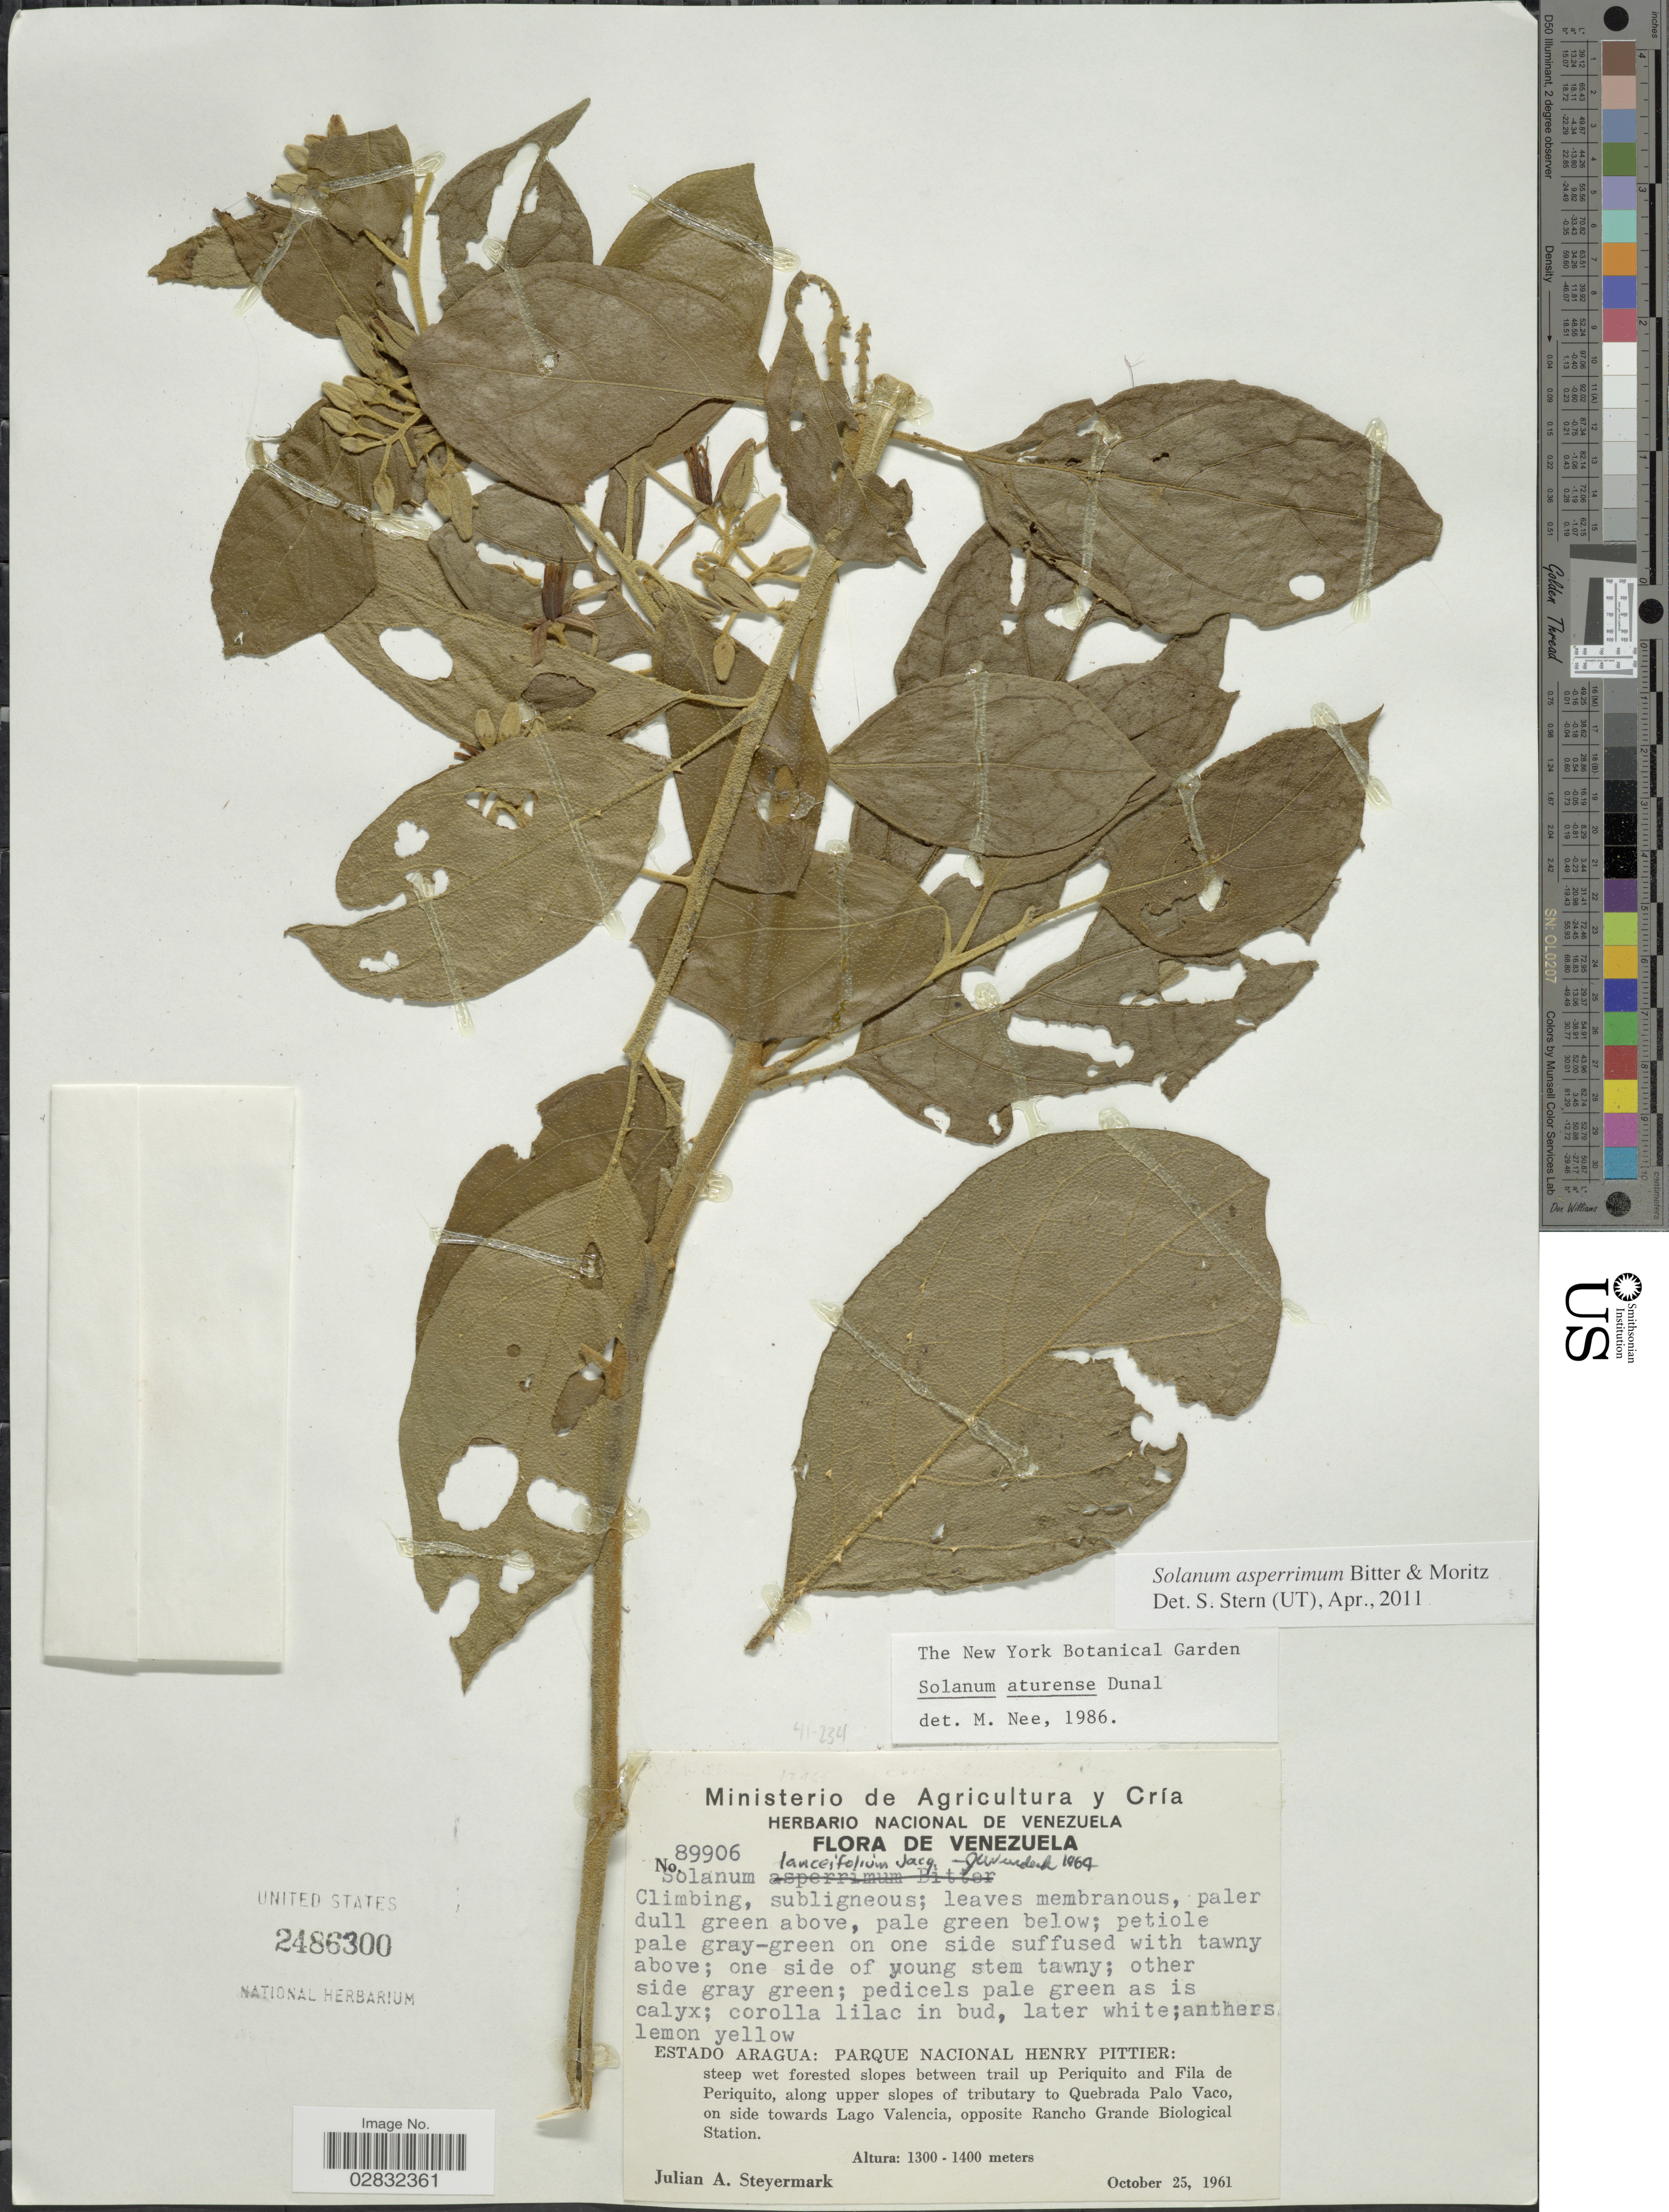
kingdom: Plantae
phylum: Tracheophyta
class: Magnoliopsida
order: Solanales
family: Solanaceae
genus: Solanum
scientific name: Solanum asperrimum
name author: Bitter & Moritz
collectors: J. Steyermark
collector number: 89906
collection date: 1961-10-25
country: Venezuela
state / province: Aragua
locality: Estado Aragua: Parque Nacional Henry Pittier: steep wet forested slopes between trail up Periquito and Fila de Periquito, along upper slopes of tributary to Quebrada Palo Vaco, on side towards Lago Valencia, opposite Rancho Grande Biological Station.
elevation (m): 1300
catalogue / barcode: US 2486300